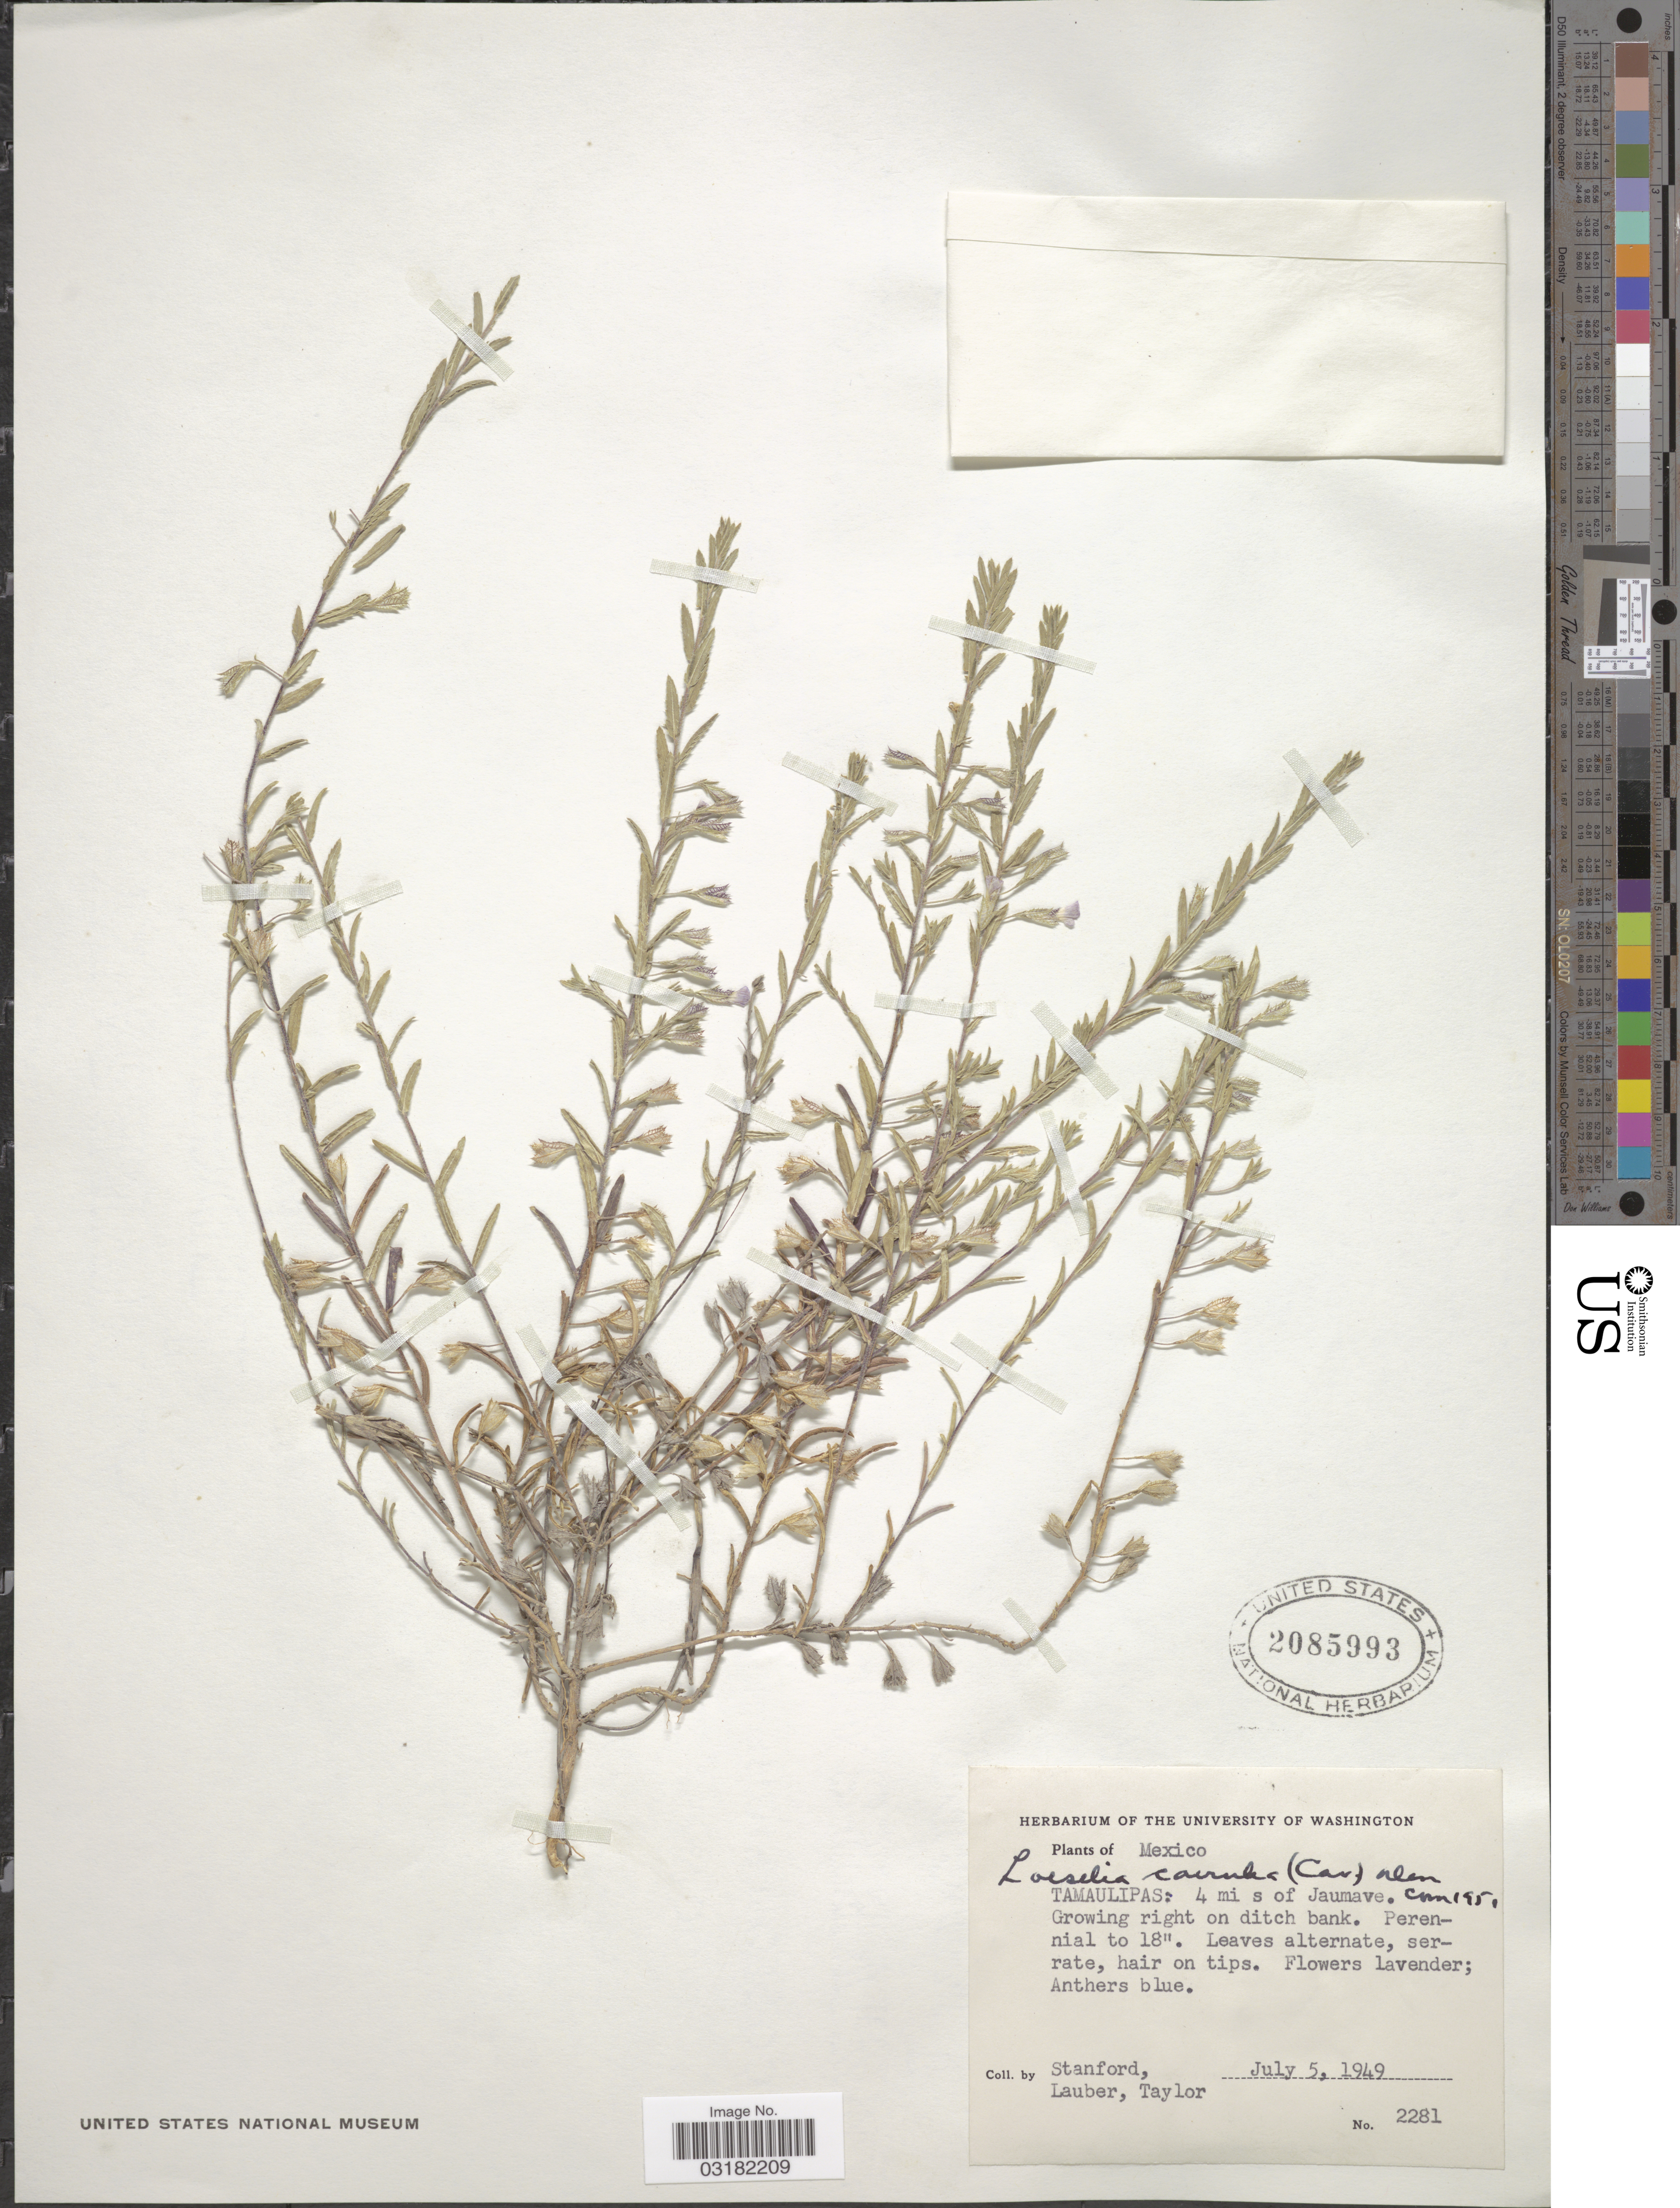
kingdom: Plantae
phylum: Tracheophyta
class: Magnoliopsida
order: Ericales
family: Polemoniaceae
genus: Loeselia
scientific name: Loeselia caerulea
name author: (Cav.) G. Don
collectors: -. Stanford, -. Lauber & -. Taylor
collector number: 2281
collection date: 1949-07-05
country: Mexico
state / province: Tamaulipas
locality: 4 mi s of Jaumave.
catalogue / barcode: US 2085993